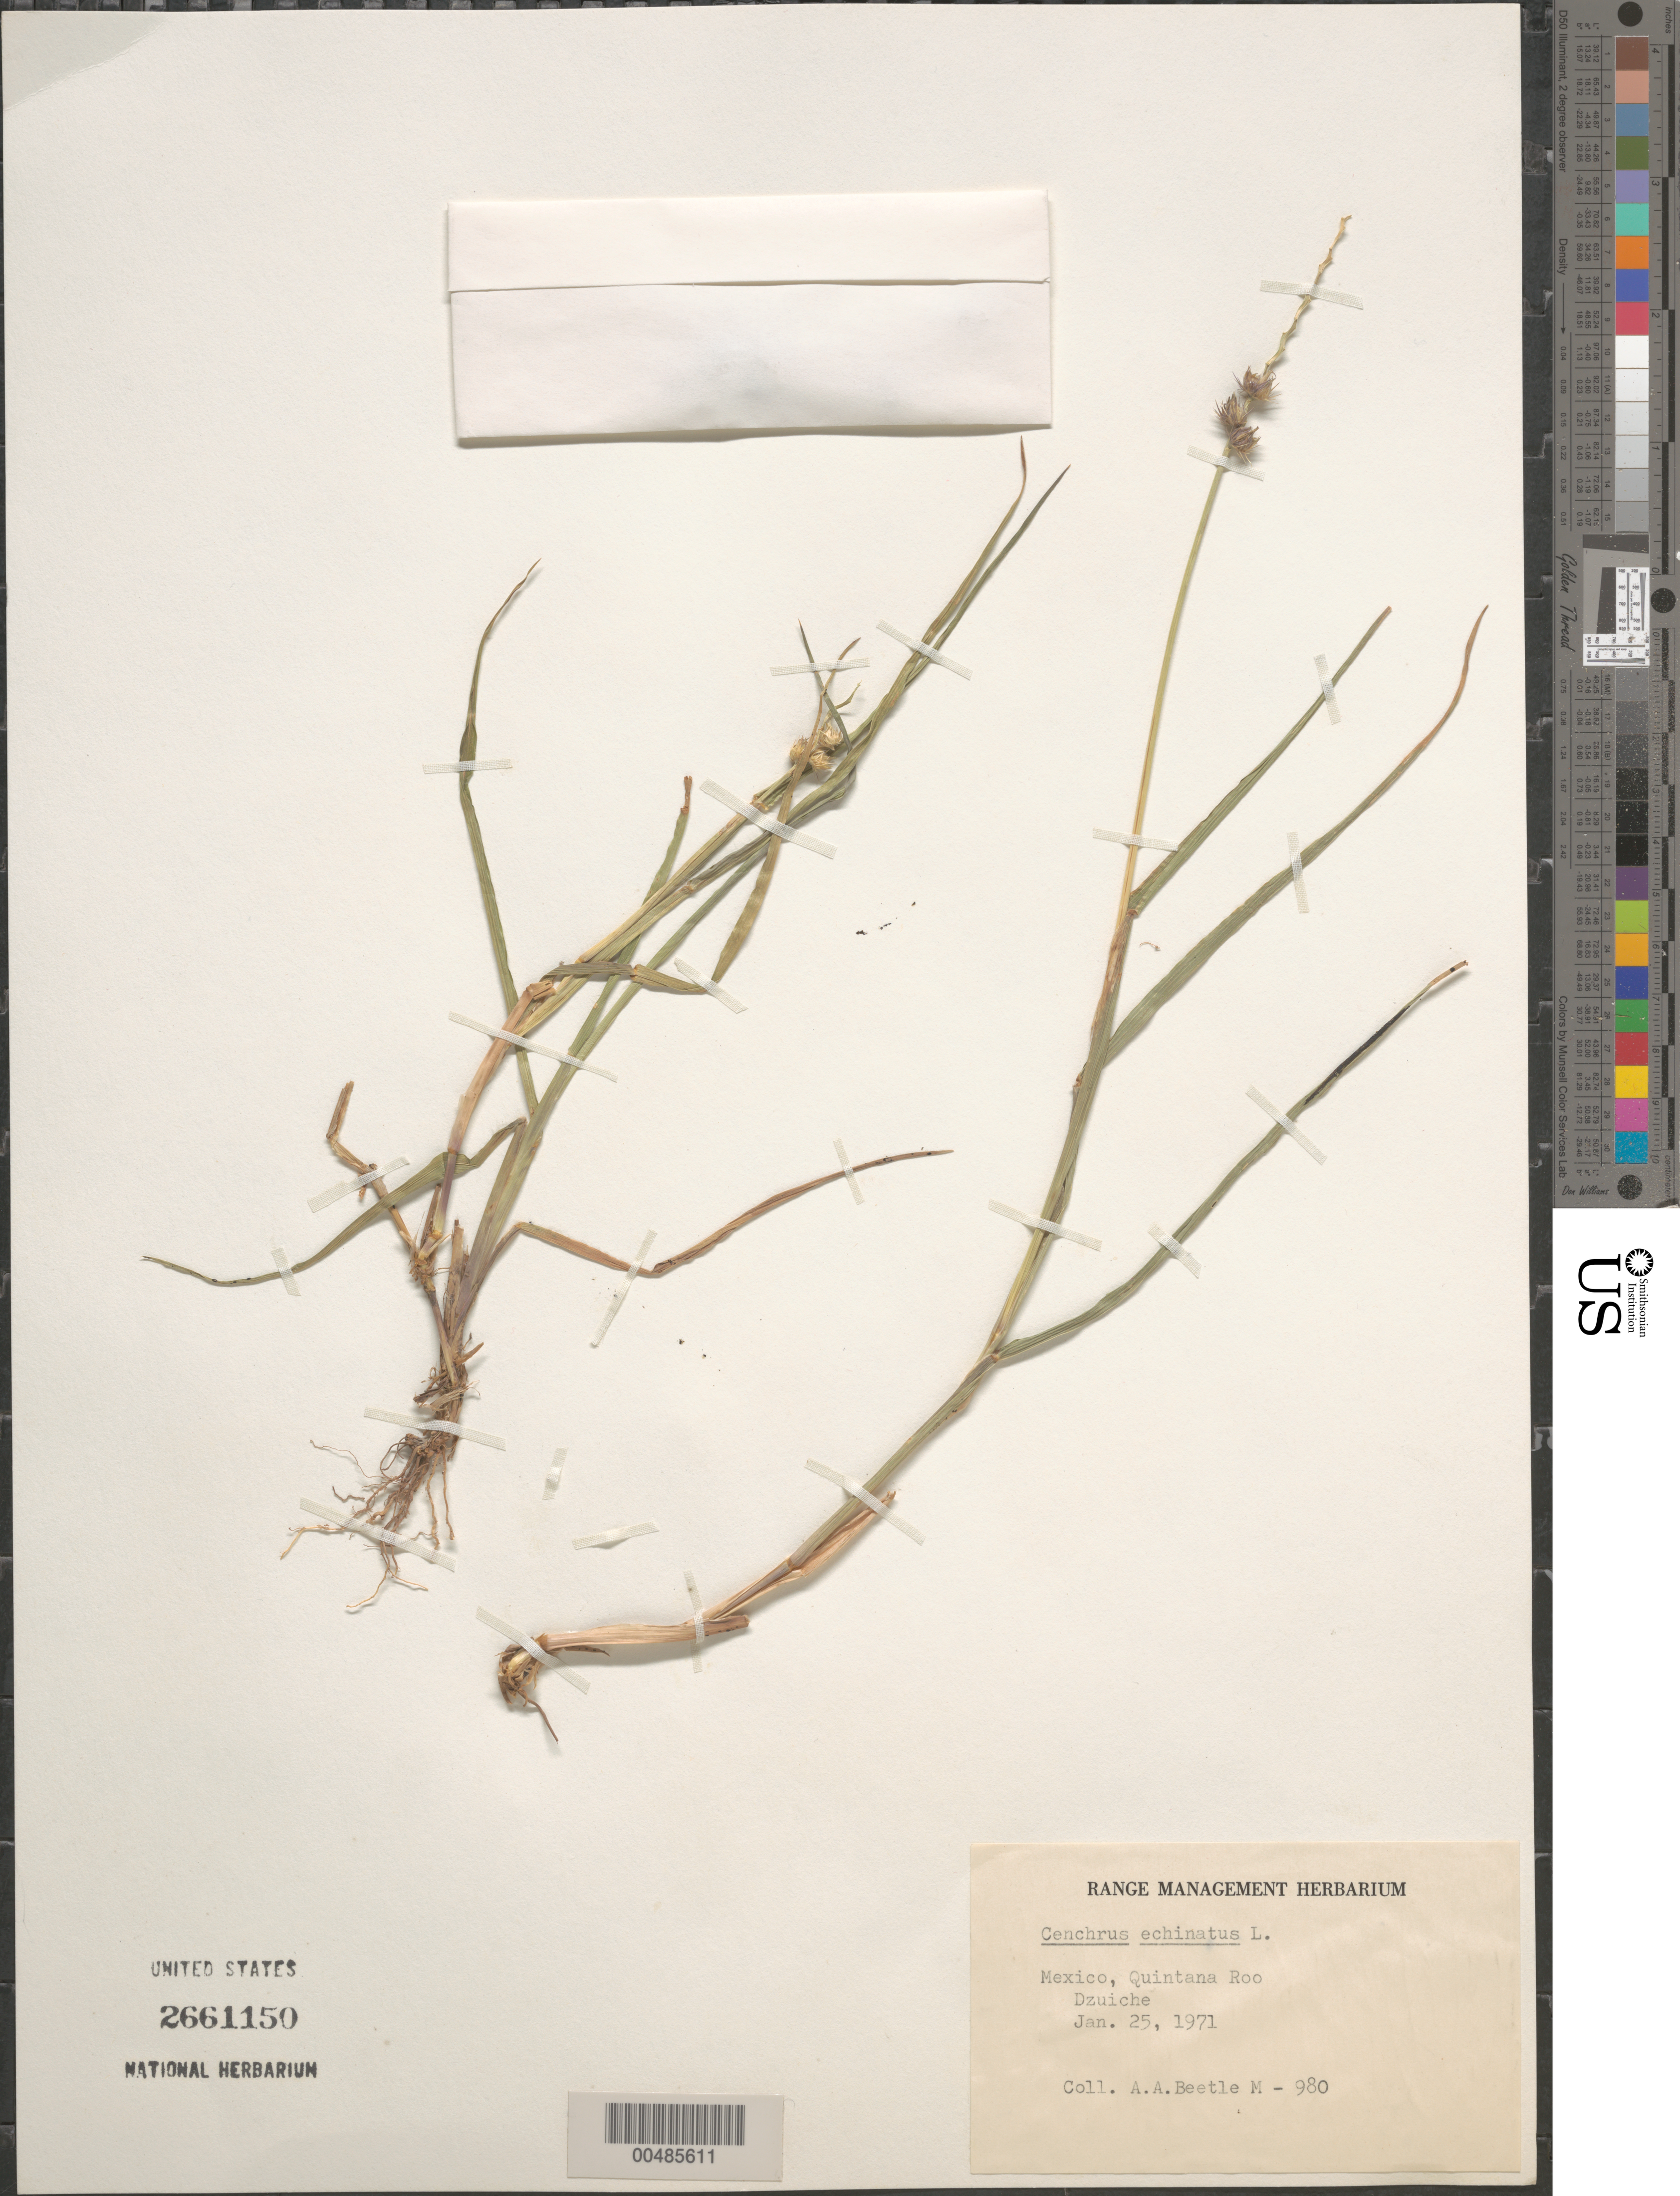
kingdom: Plantae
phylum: Tracheophyta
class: Liliopsida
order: Poales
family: Poaceae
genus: Cenchrus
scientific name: Cenchrus echinatus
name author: L.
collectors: A. A. Beetle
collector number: M-980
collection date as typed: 25 Jan 1971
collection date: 1971-01-25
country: Mexico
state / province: Quintana Roo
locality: Dzuiche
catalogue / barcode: US 2661150